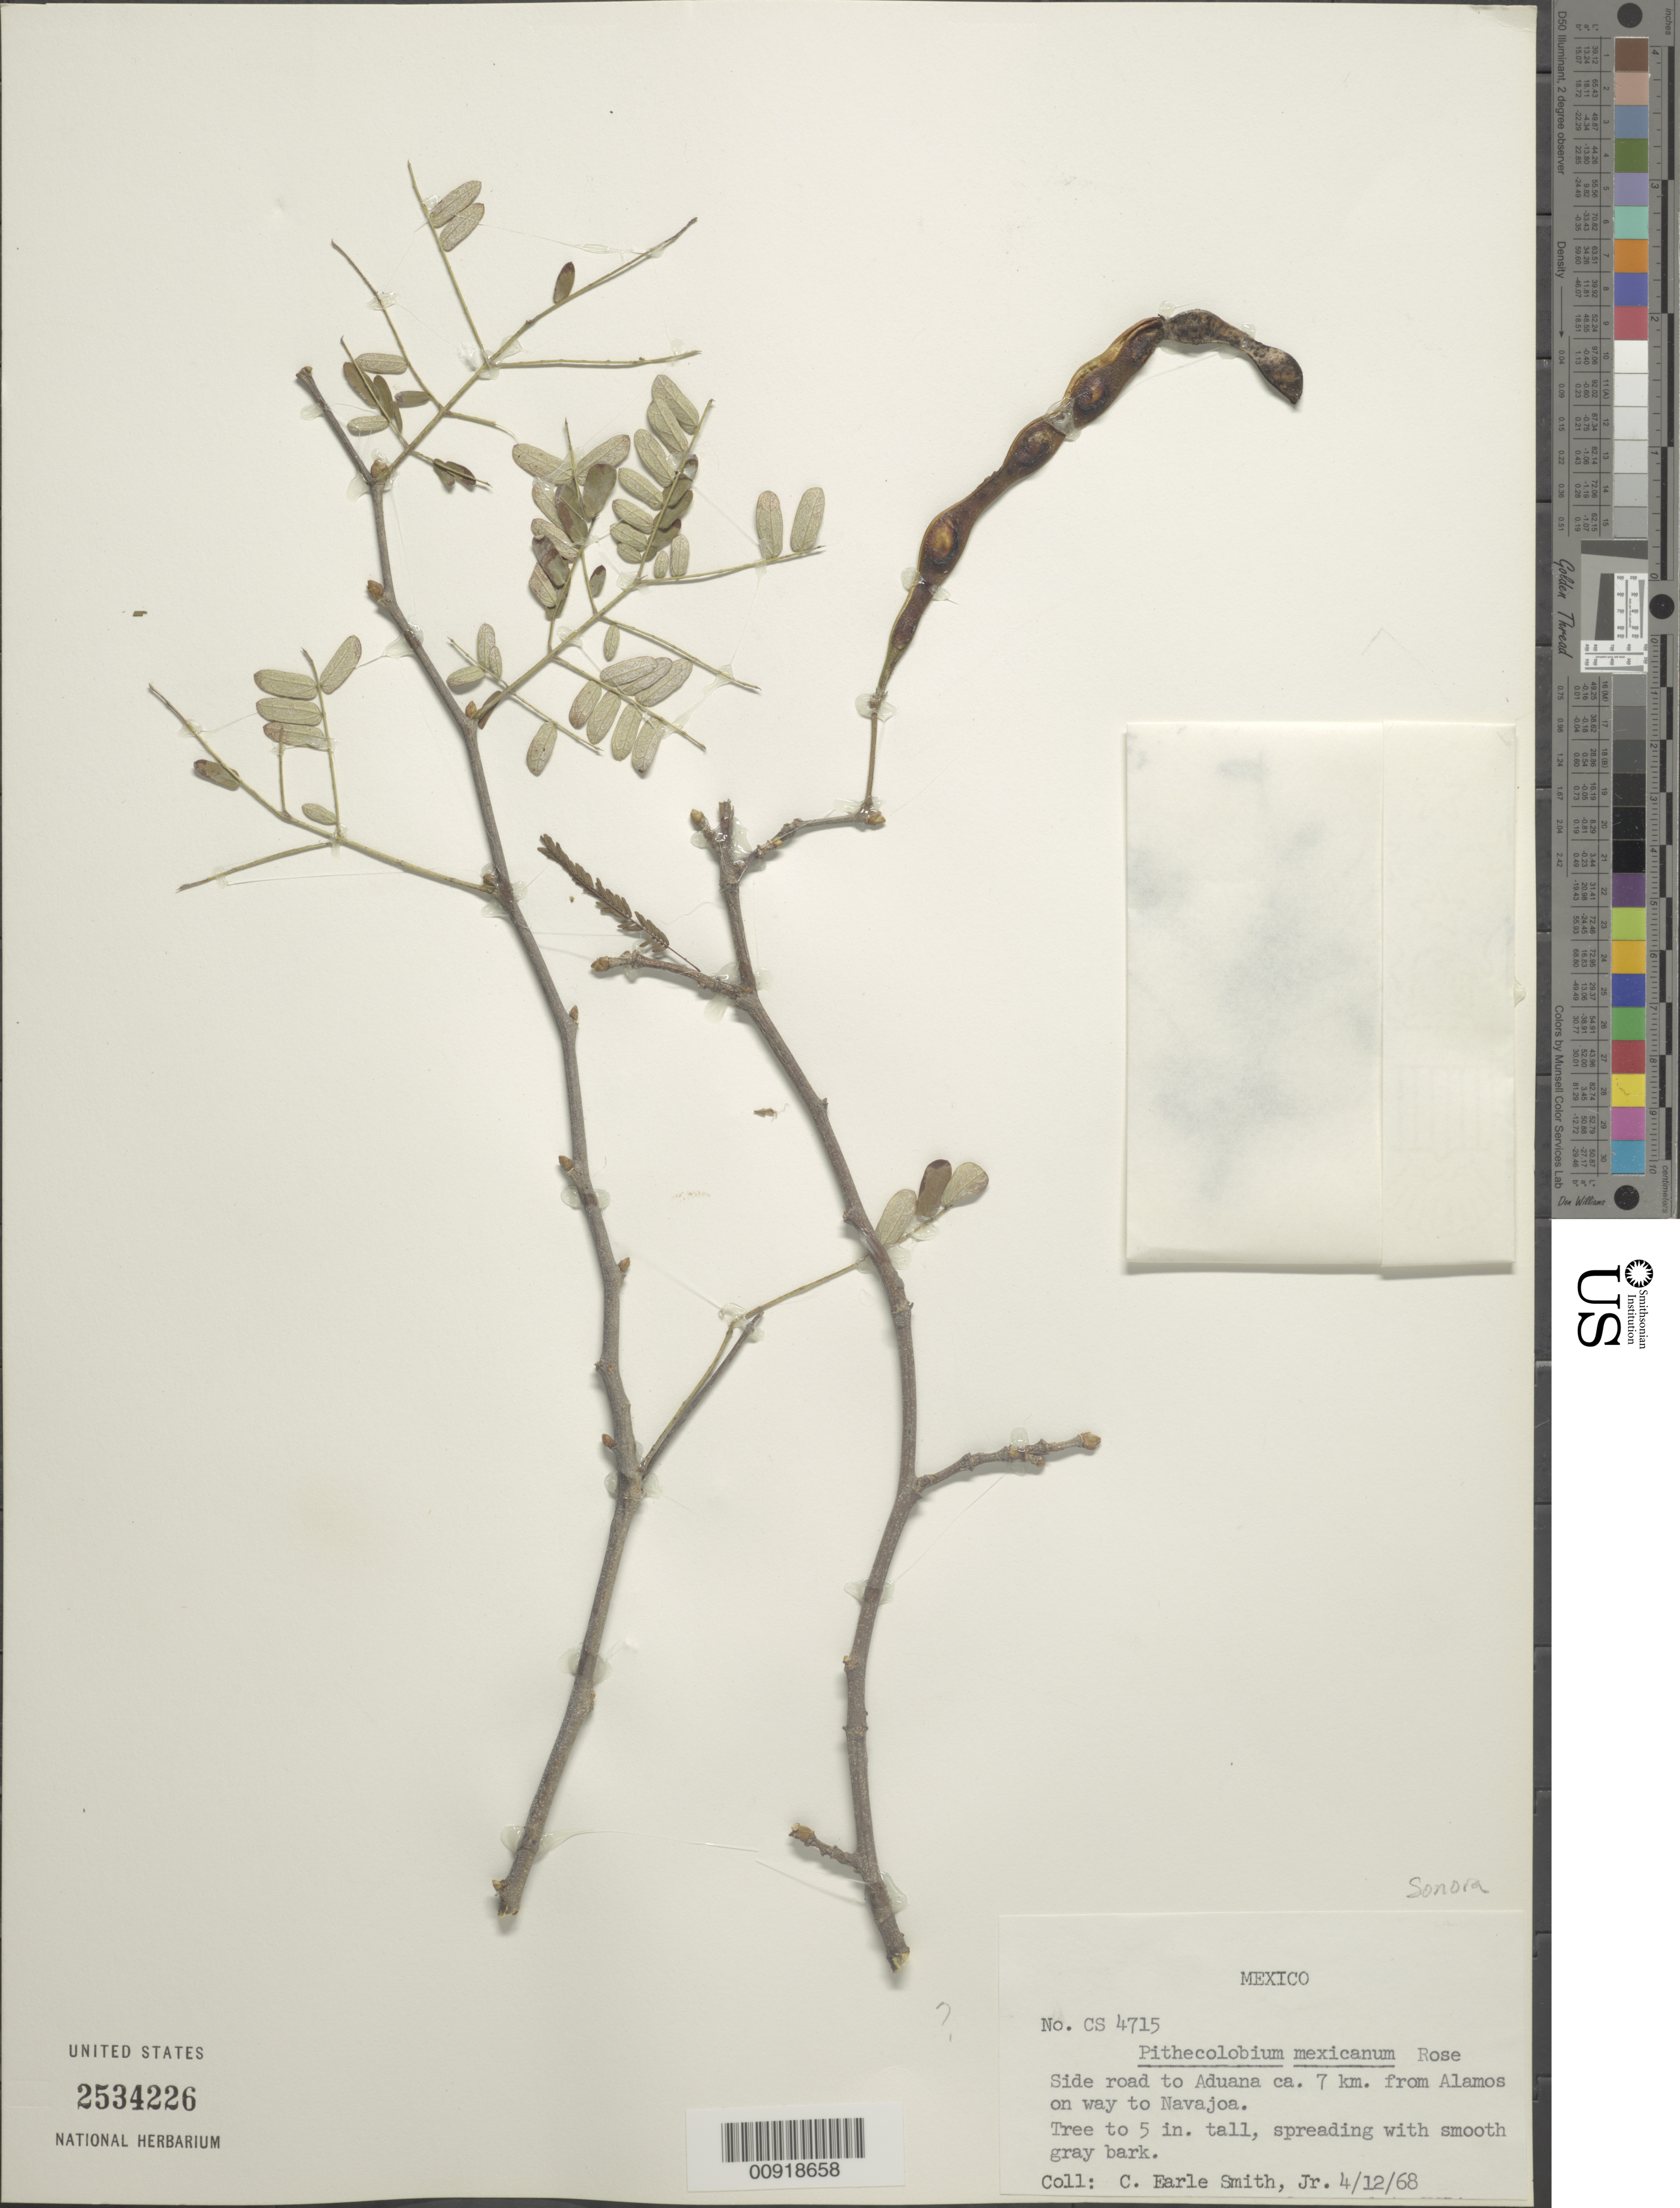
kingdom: Plantae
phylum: Tracheophyta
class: Magnoliopsida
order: Fabales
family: Fabaceae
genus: Pithecellobium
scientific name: Pithecellobium sp.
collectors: C. E. Smith Jr.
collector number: CS 4715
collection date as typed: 12 Apr 1968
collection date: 1968-04-12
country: Mexico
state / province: Sonora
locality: Side road to Aduana ca. 7 km. from Alamos on way to Navojoa.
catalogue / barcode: US 2534226